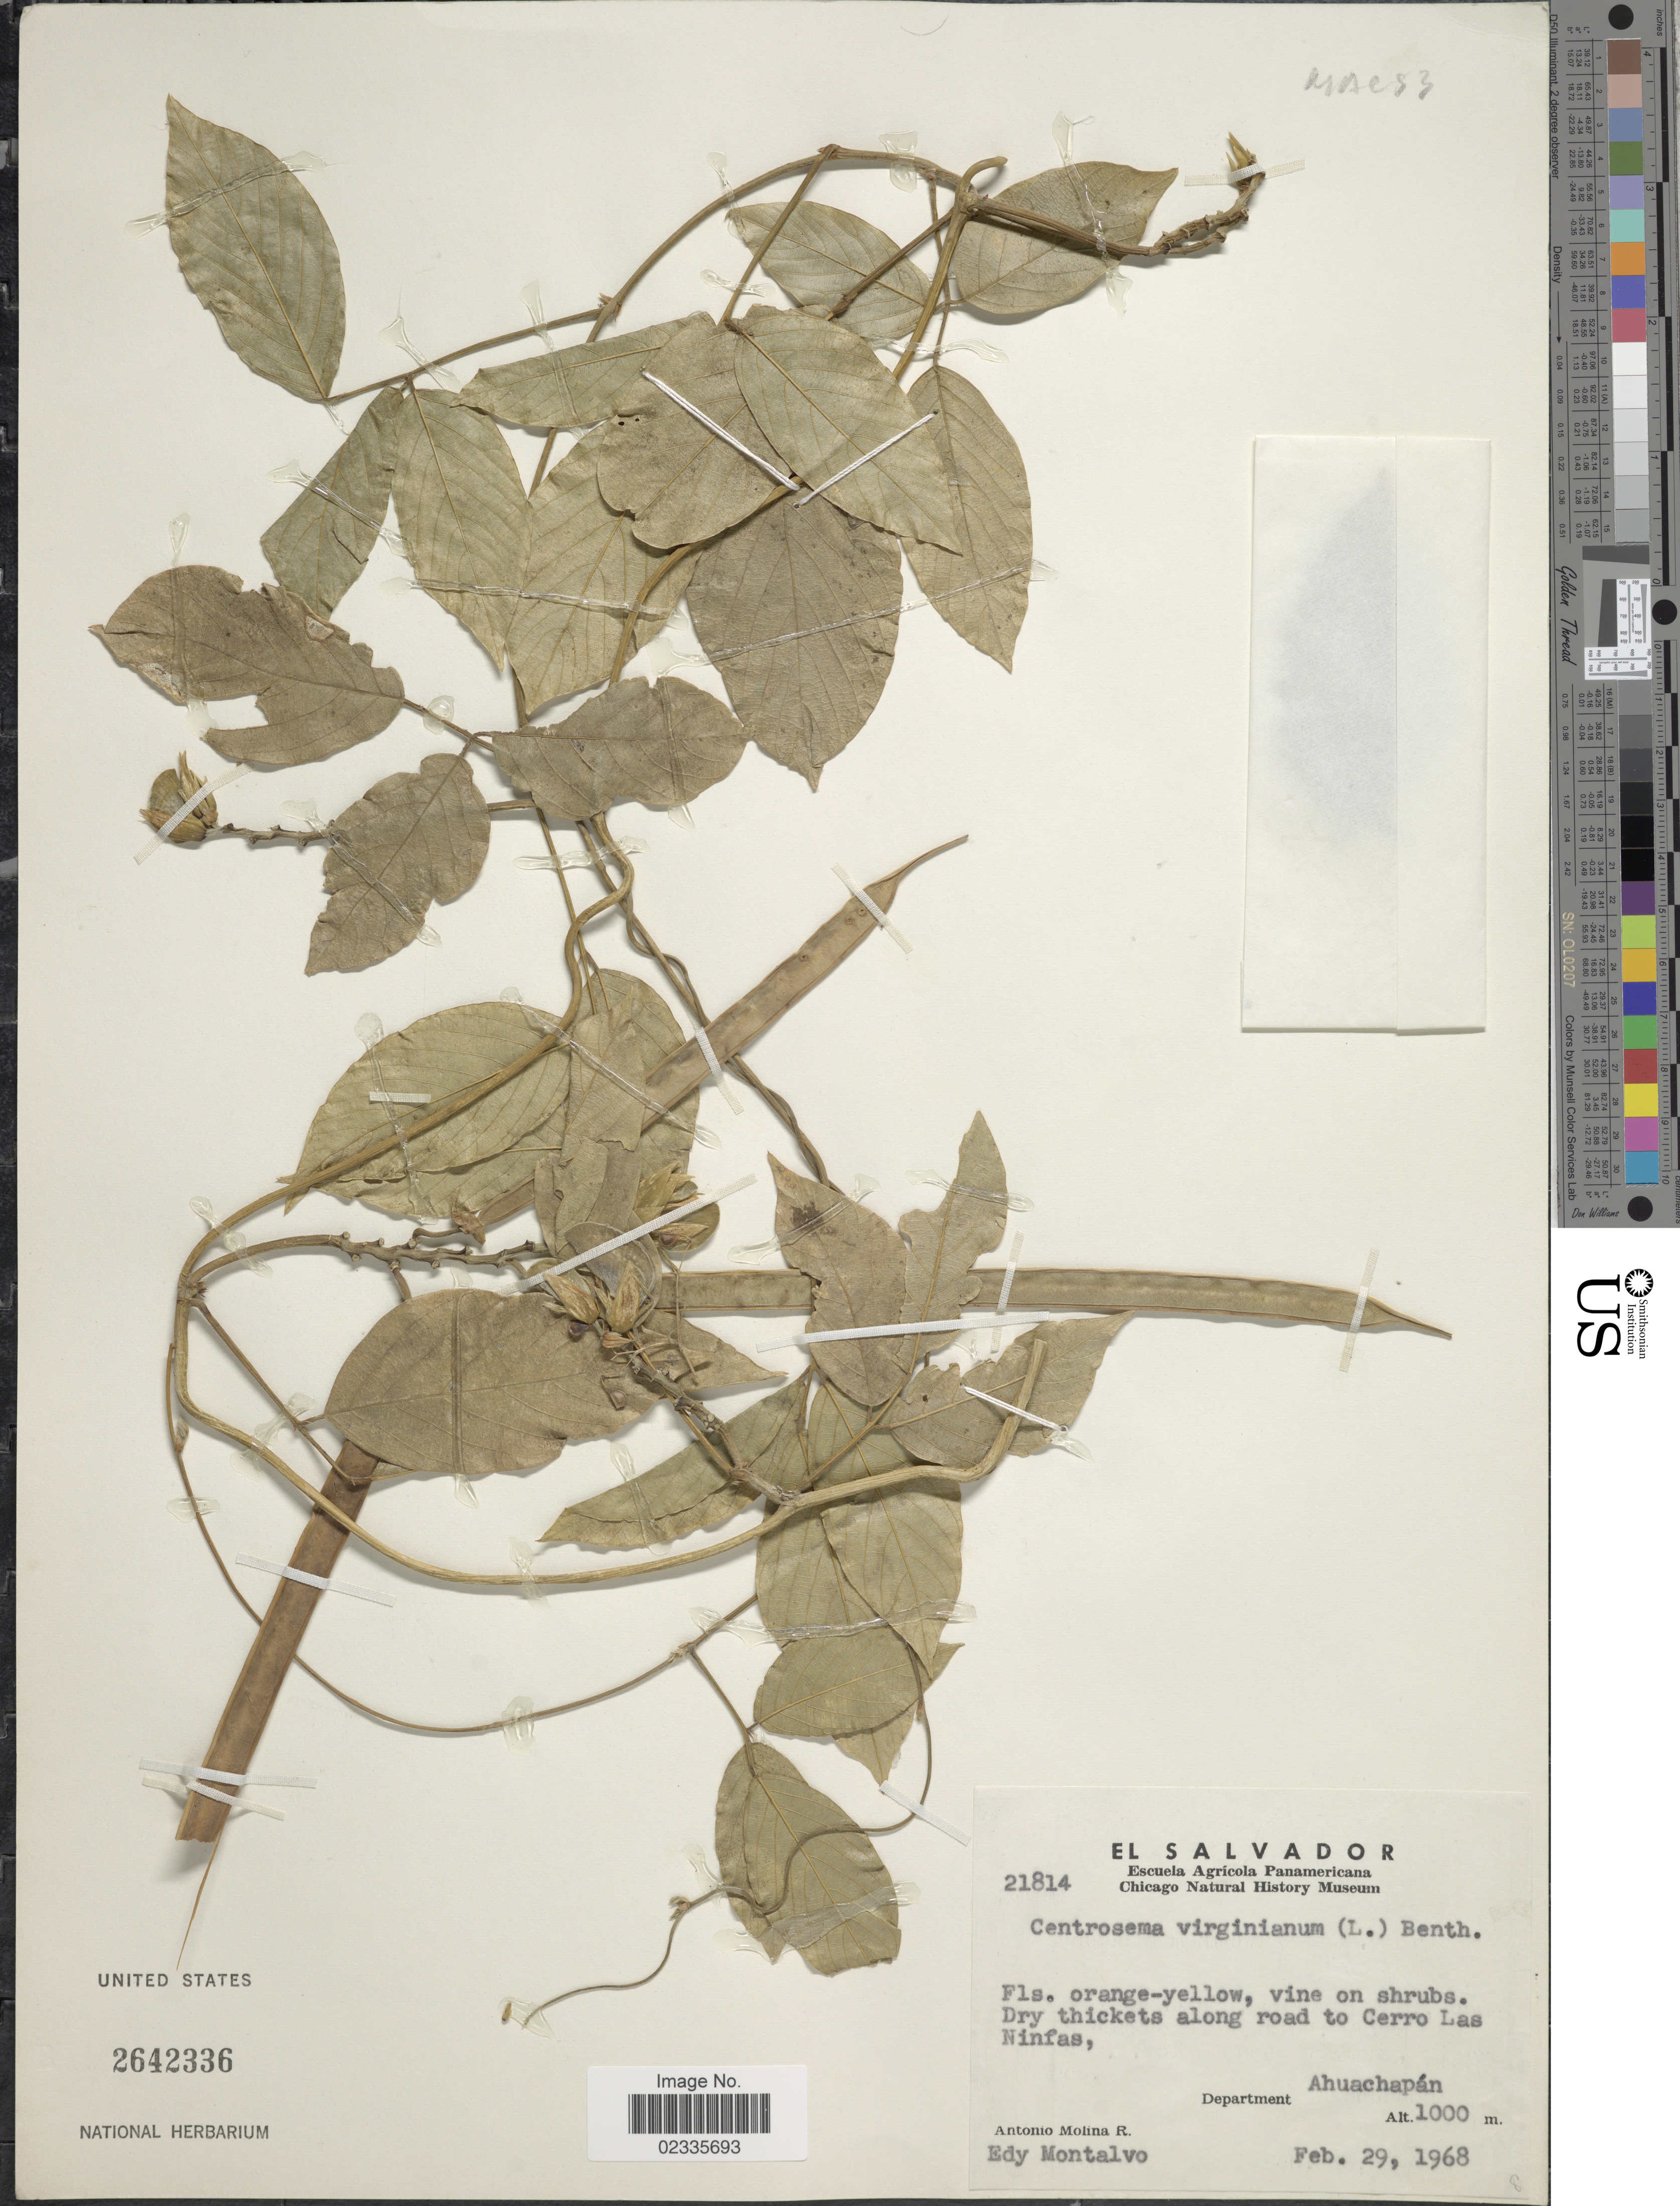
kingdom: Plantae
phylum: Tracheophyta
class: Magnoliopsida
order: Fabales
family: Fabaceae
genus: Centrosema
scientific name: Centrosema virginianum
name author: (L.) Benth.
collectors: A. Molina R. & E. A. Montalvo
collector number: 21814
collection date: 1968-02-29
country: El Salvador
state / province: Ahuachapan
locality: Dry thickets along road to Cerro Las Ninfas, Department Ahuachapan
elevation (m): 1000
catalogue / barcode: US 2642336